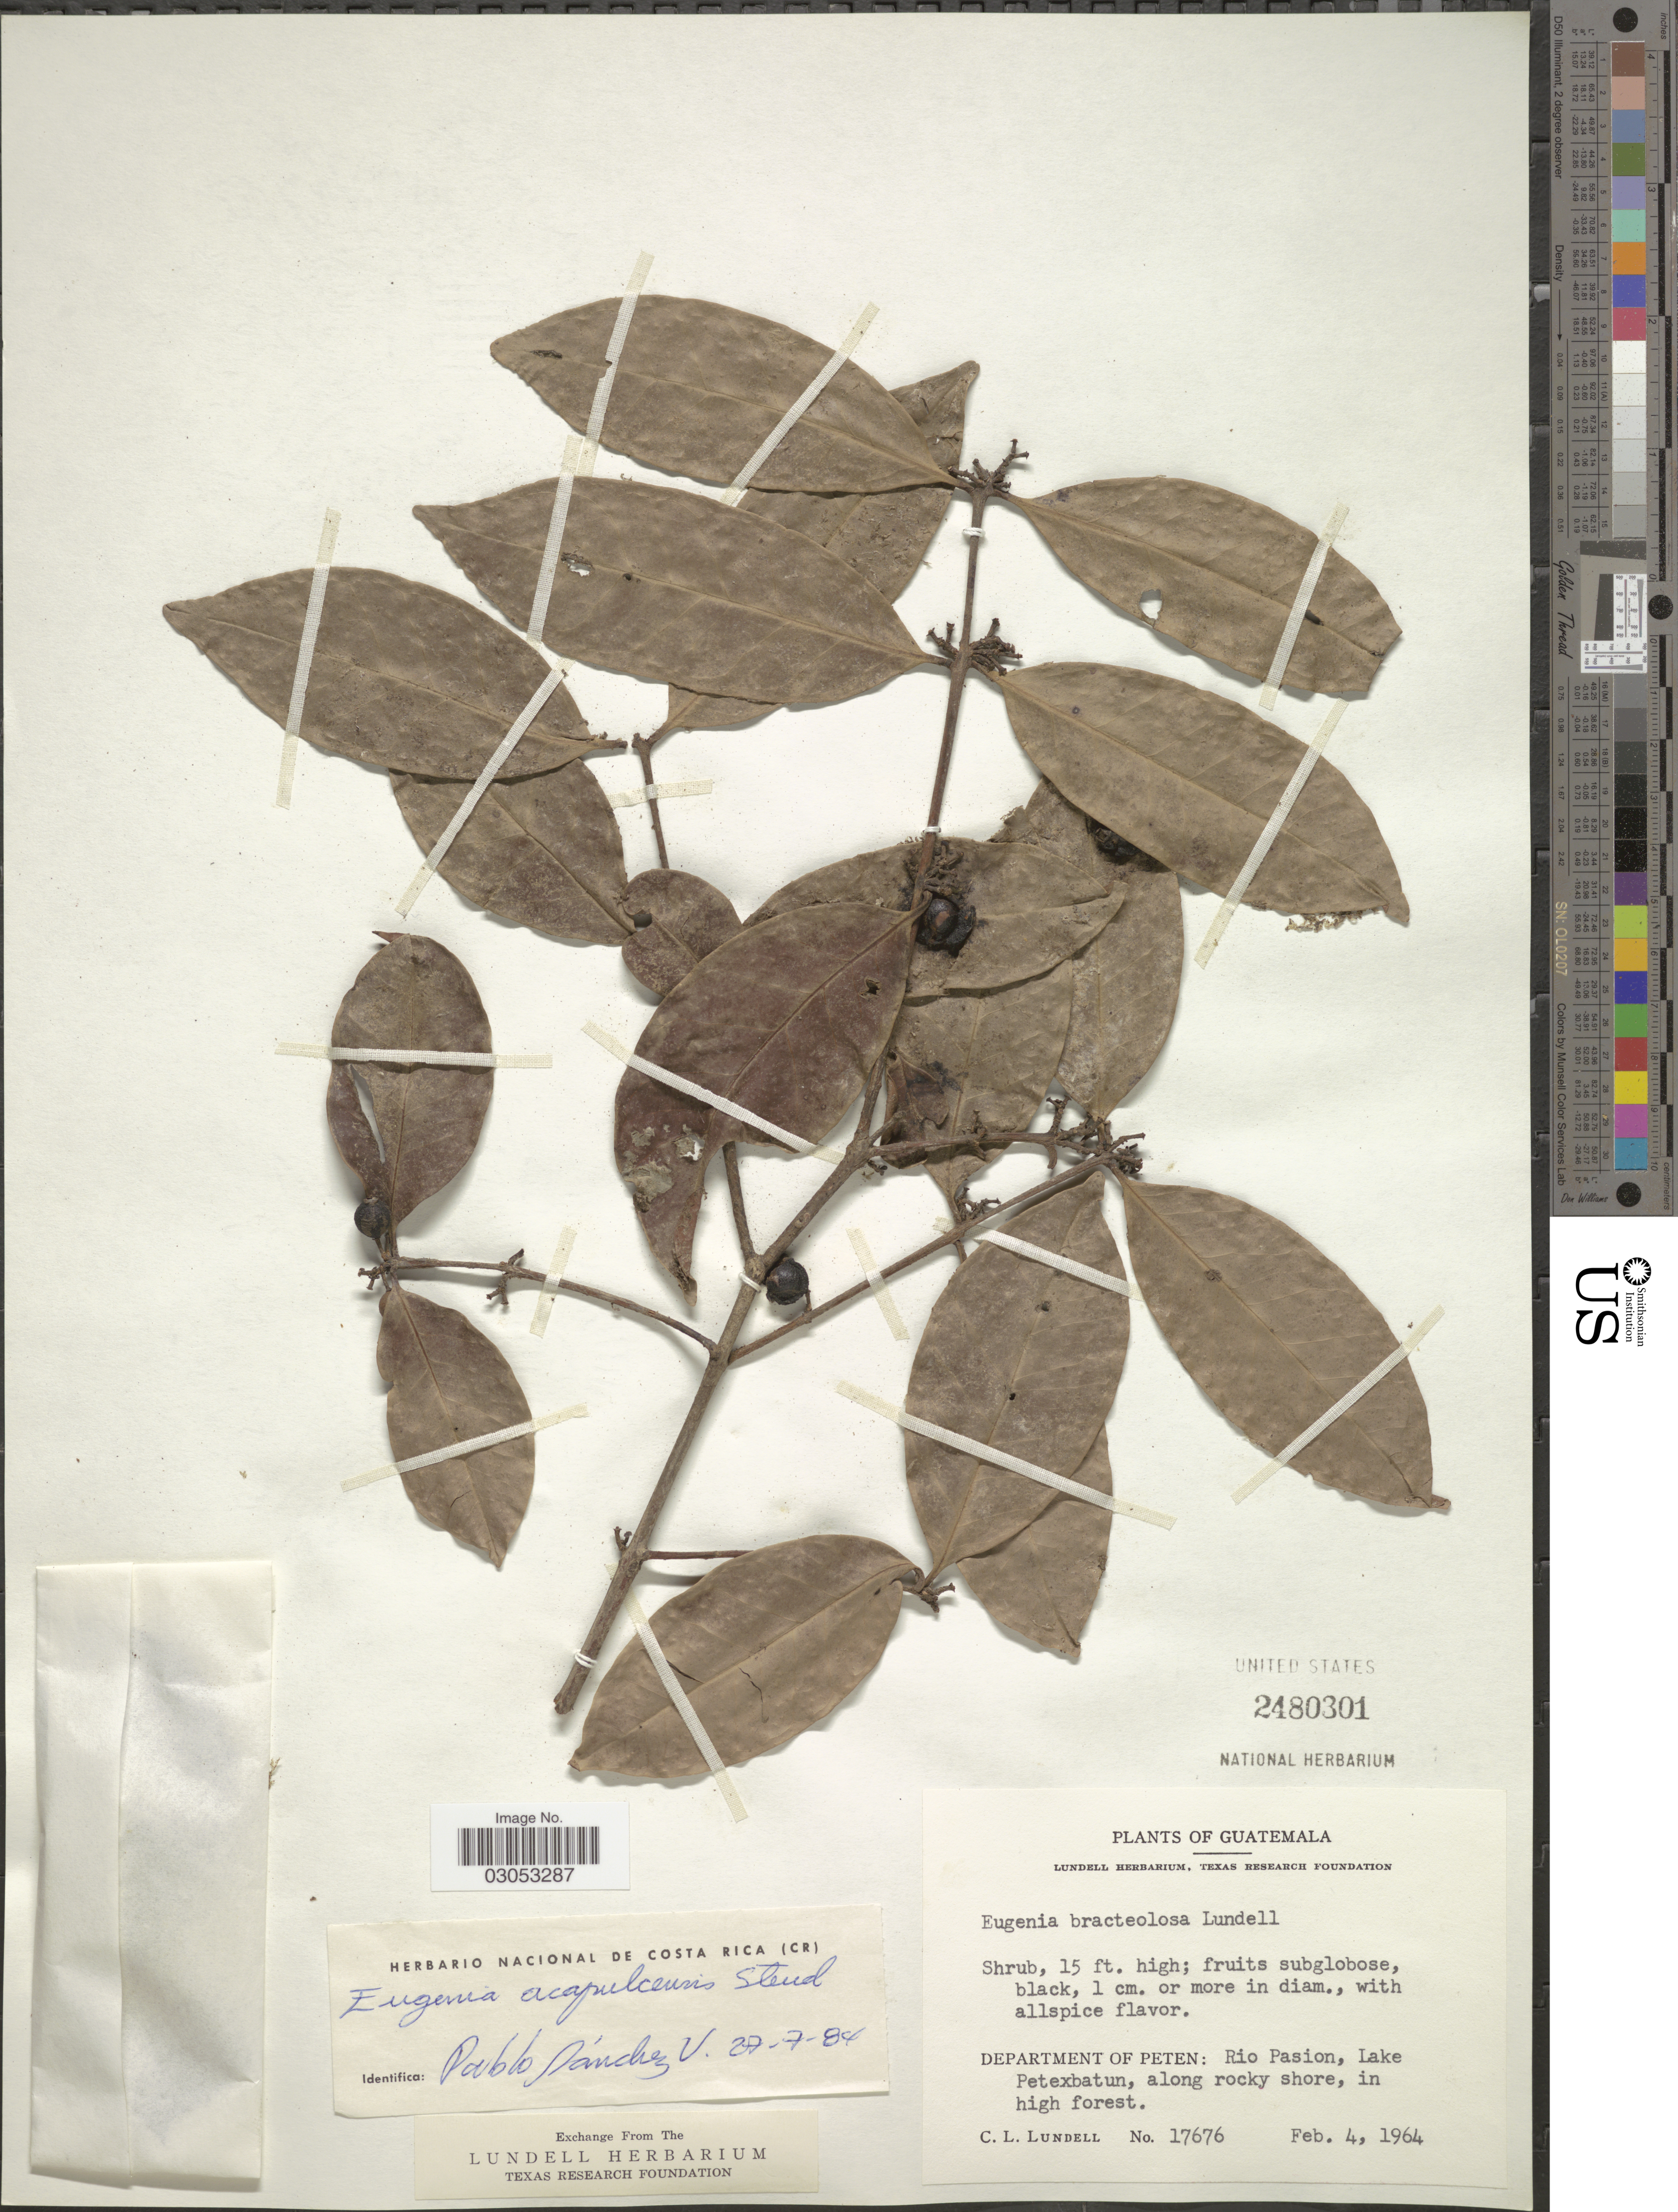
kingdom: Plantae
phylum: Tracheophyta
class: Magnoliopsida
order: Myrtales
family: Myrtaceae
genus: Eugenia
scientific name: Eugenia acapulcensis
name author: Steud.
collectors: C. L. Lundell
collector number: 17676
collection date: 1964-02-04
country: Guatemala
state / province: El Petén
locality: Department of Peten: Rio Pasion, Lake Petexbatun, along rocky shore, in high forest.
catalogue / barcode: US 2480301